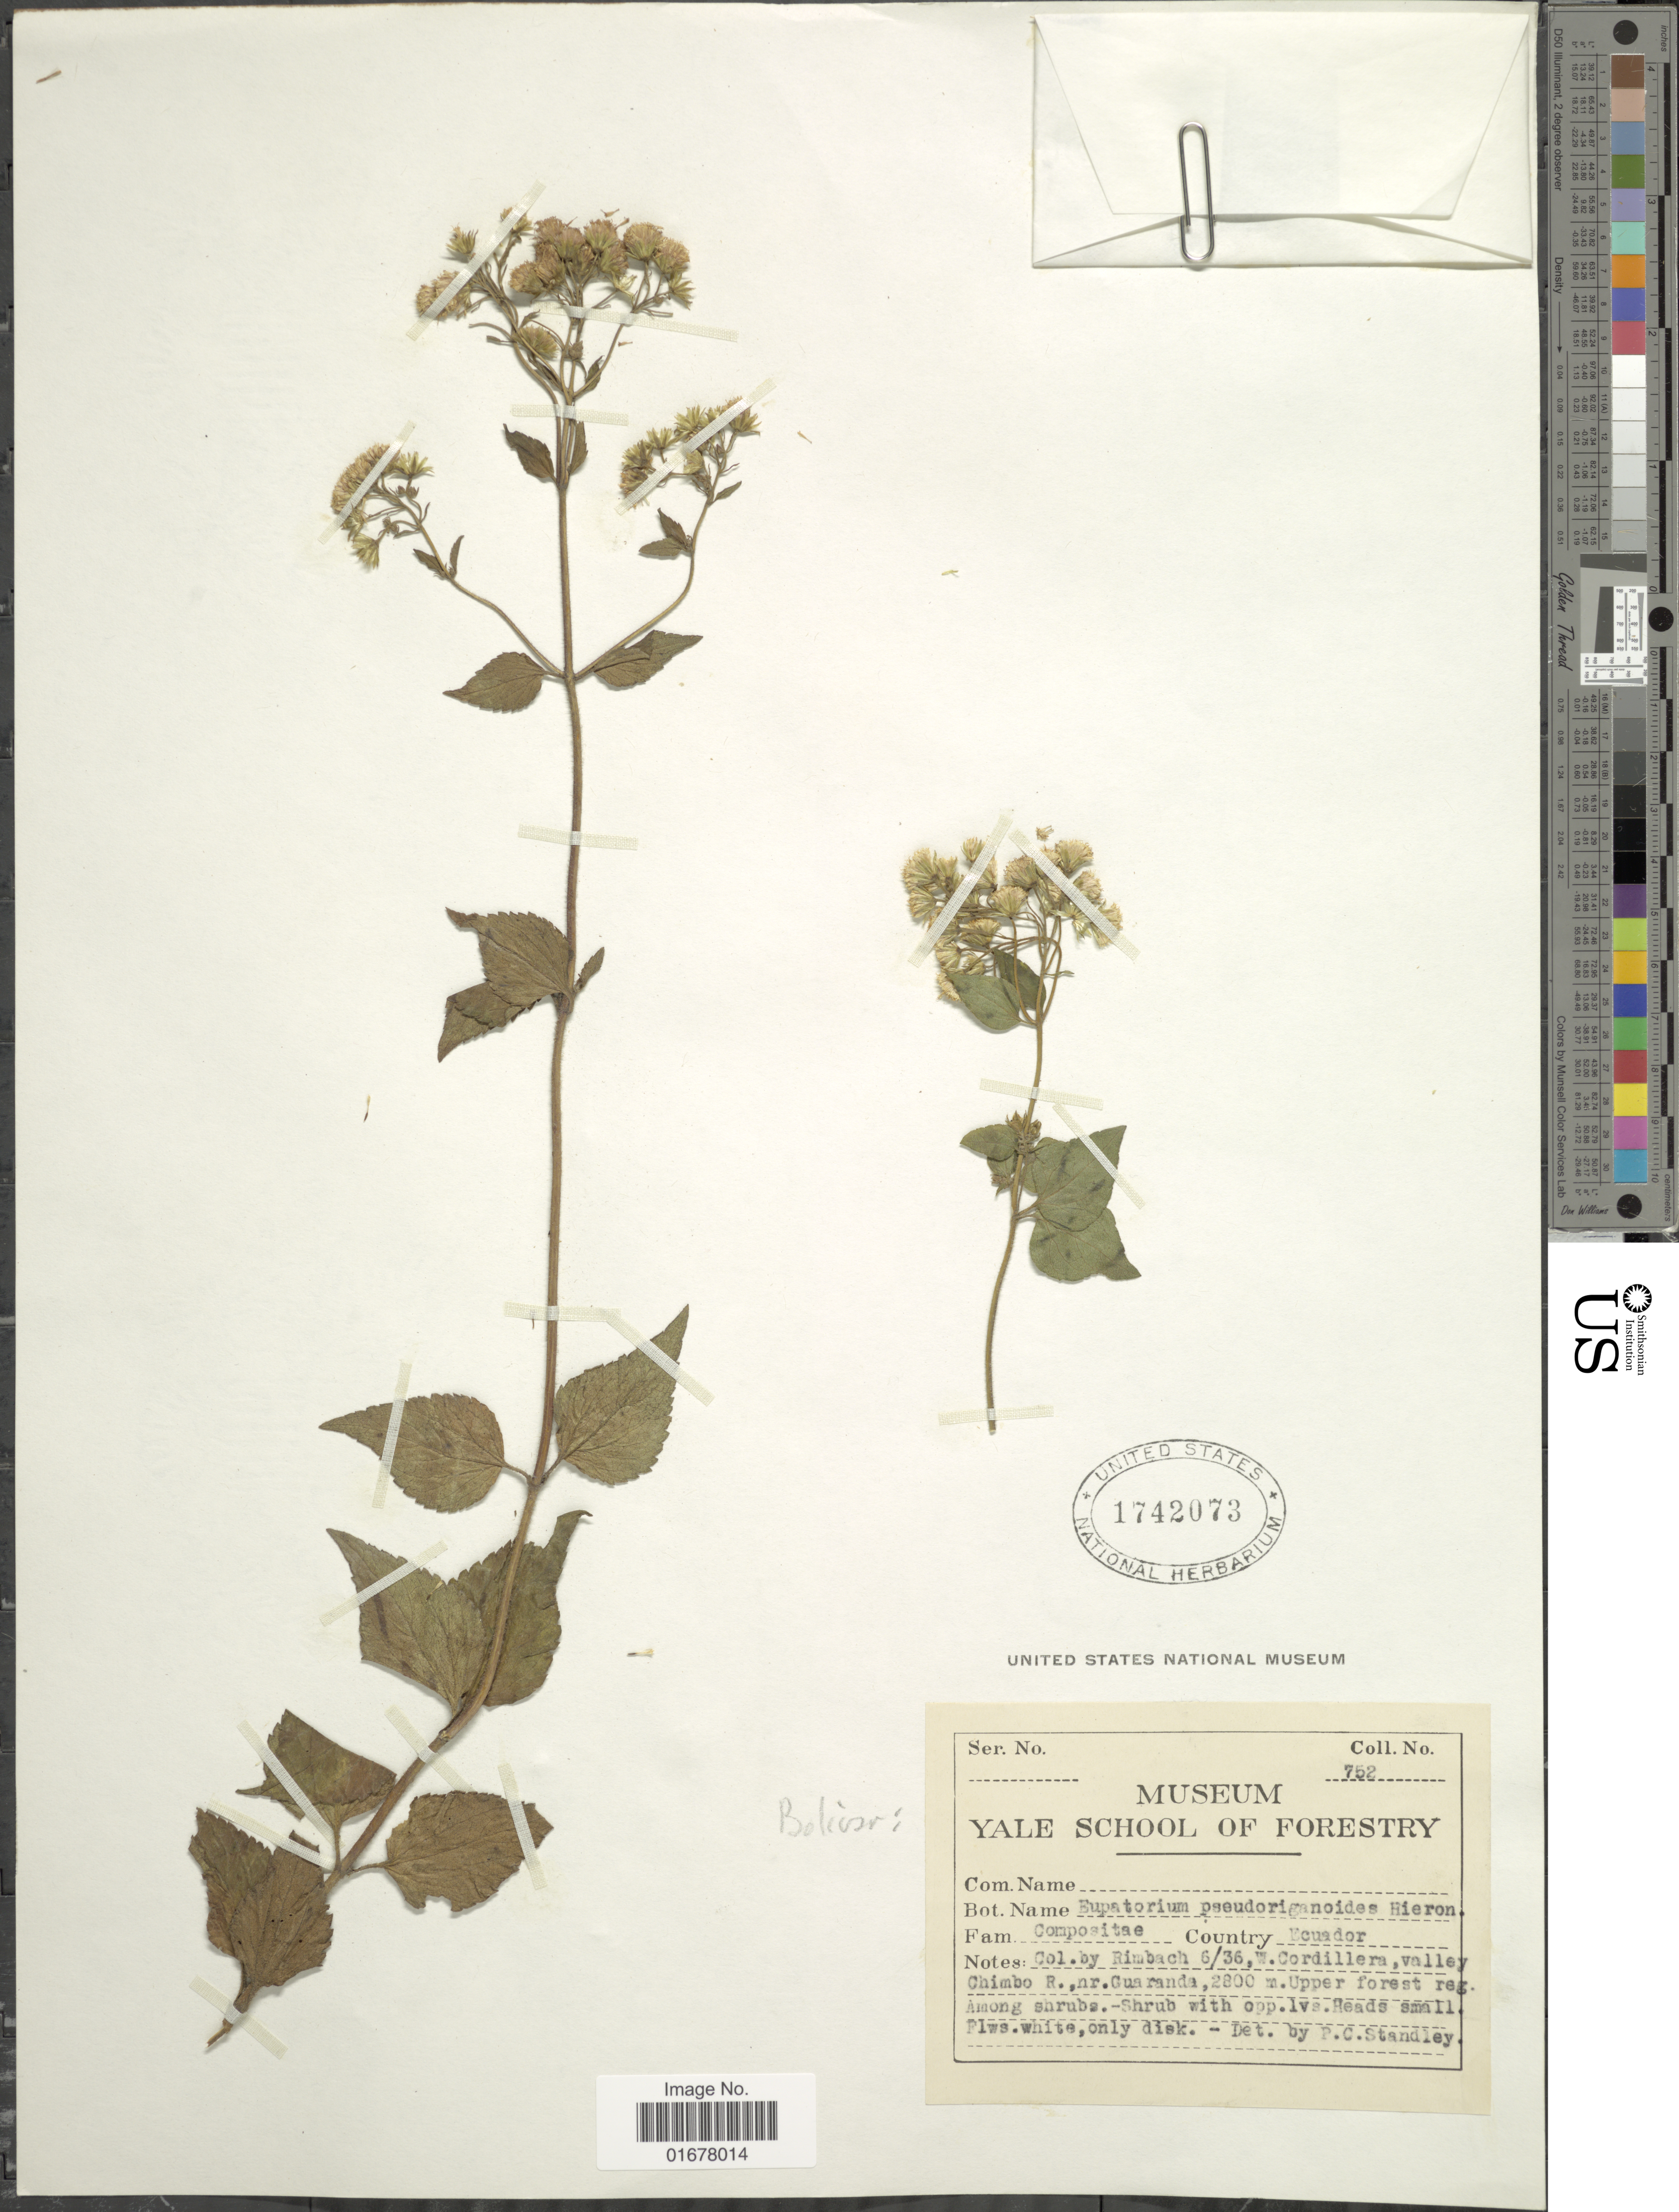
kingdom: Plantae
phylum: Tracheophyta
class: Magnoliopsida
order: Asterales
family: Asteraceae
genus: Ageratina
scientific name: Ageratina pseudochilca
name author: (Benth.) R.M. King & H. Rob.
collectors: A. Rimbach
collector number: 753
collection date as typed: Transcribed d/m/y: /6/36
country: Ecuador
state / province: Bolívar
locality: W. Cordillera, valley Chimbo R. nr. Guaranda, Upper forest reg.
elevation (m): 2800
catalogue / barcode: US 1742073